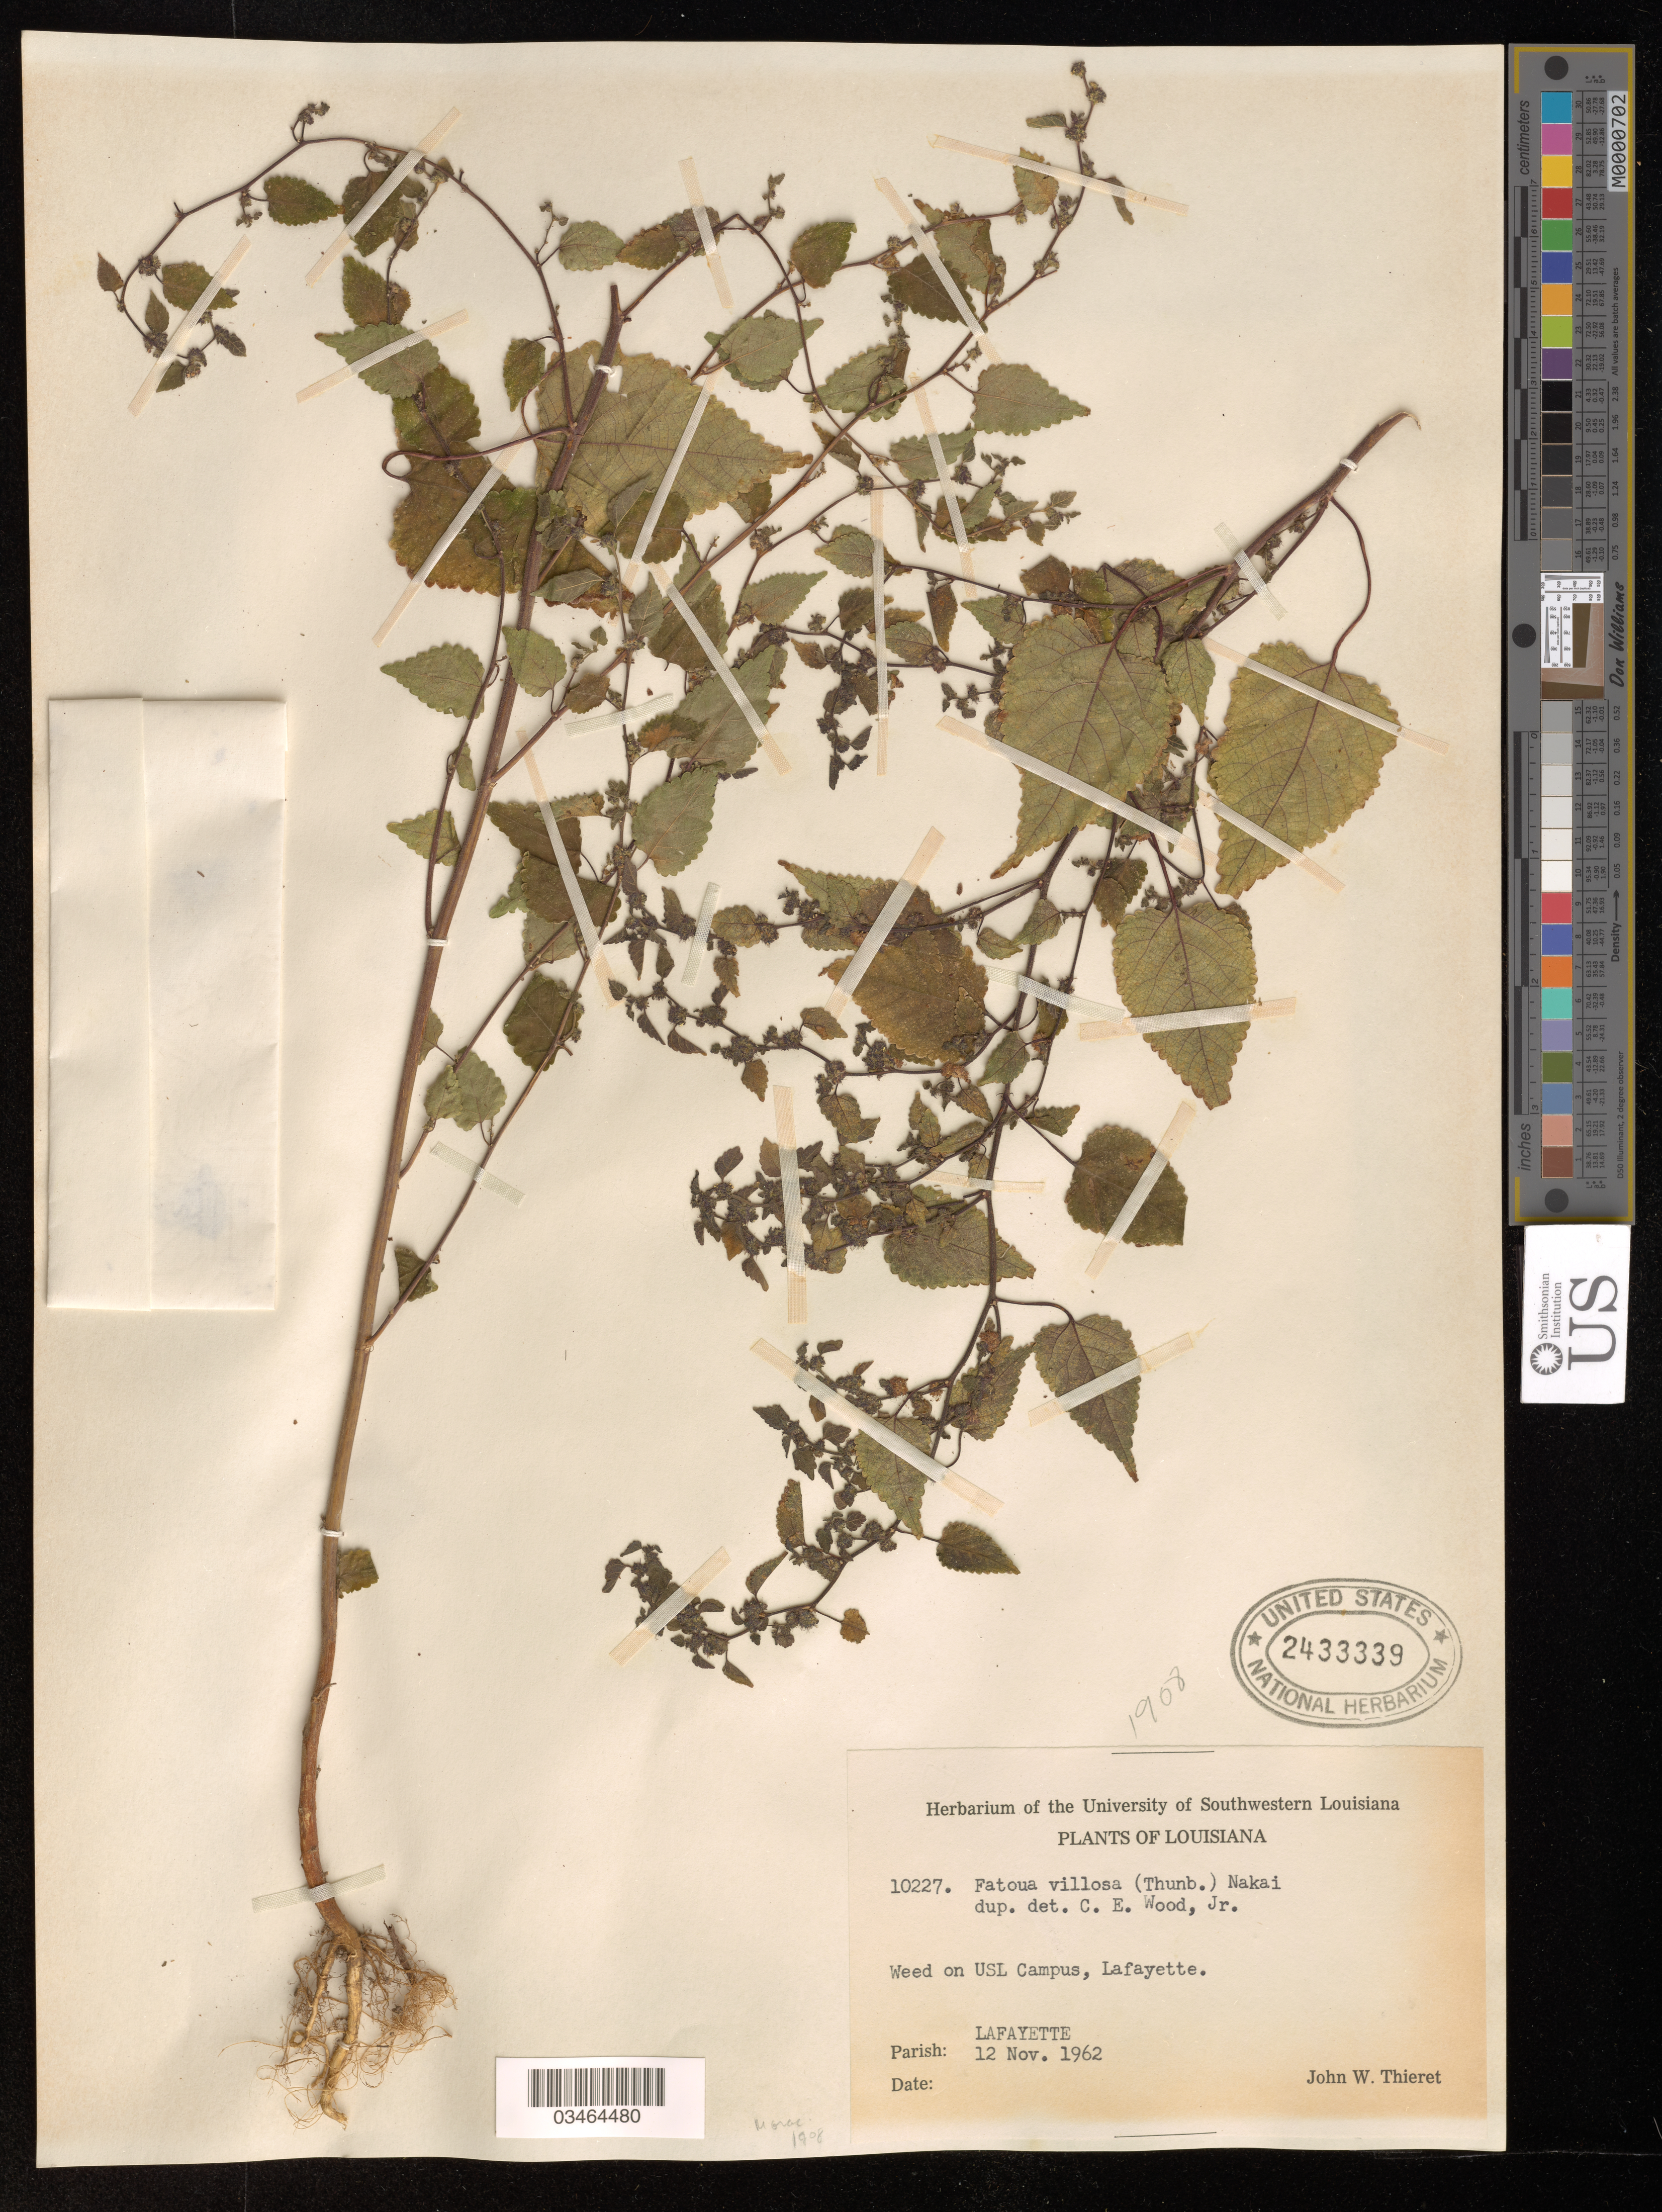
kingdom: Plantae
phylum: Tracheophyta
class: Magnoliopsida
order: Rosales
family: Moraceae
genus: Fatoua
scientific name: Fatoua villosa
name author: (Thunb.) Nakai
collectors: J. W. Thieret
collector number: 10227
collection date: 1962-11-12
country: United States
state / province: Louisiana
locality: Weed on USL Campus, Lafayette.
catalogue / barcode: US 2433339